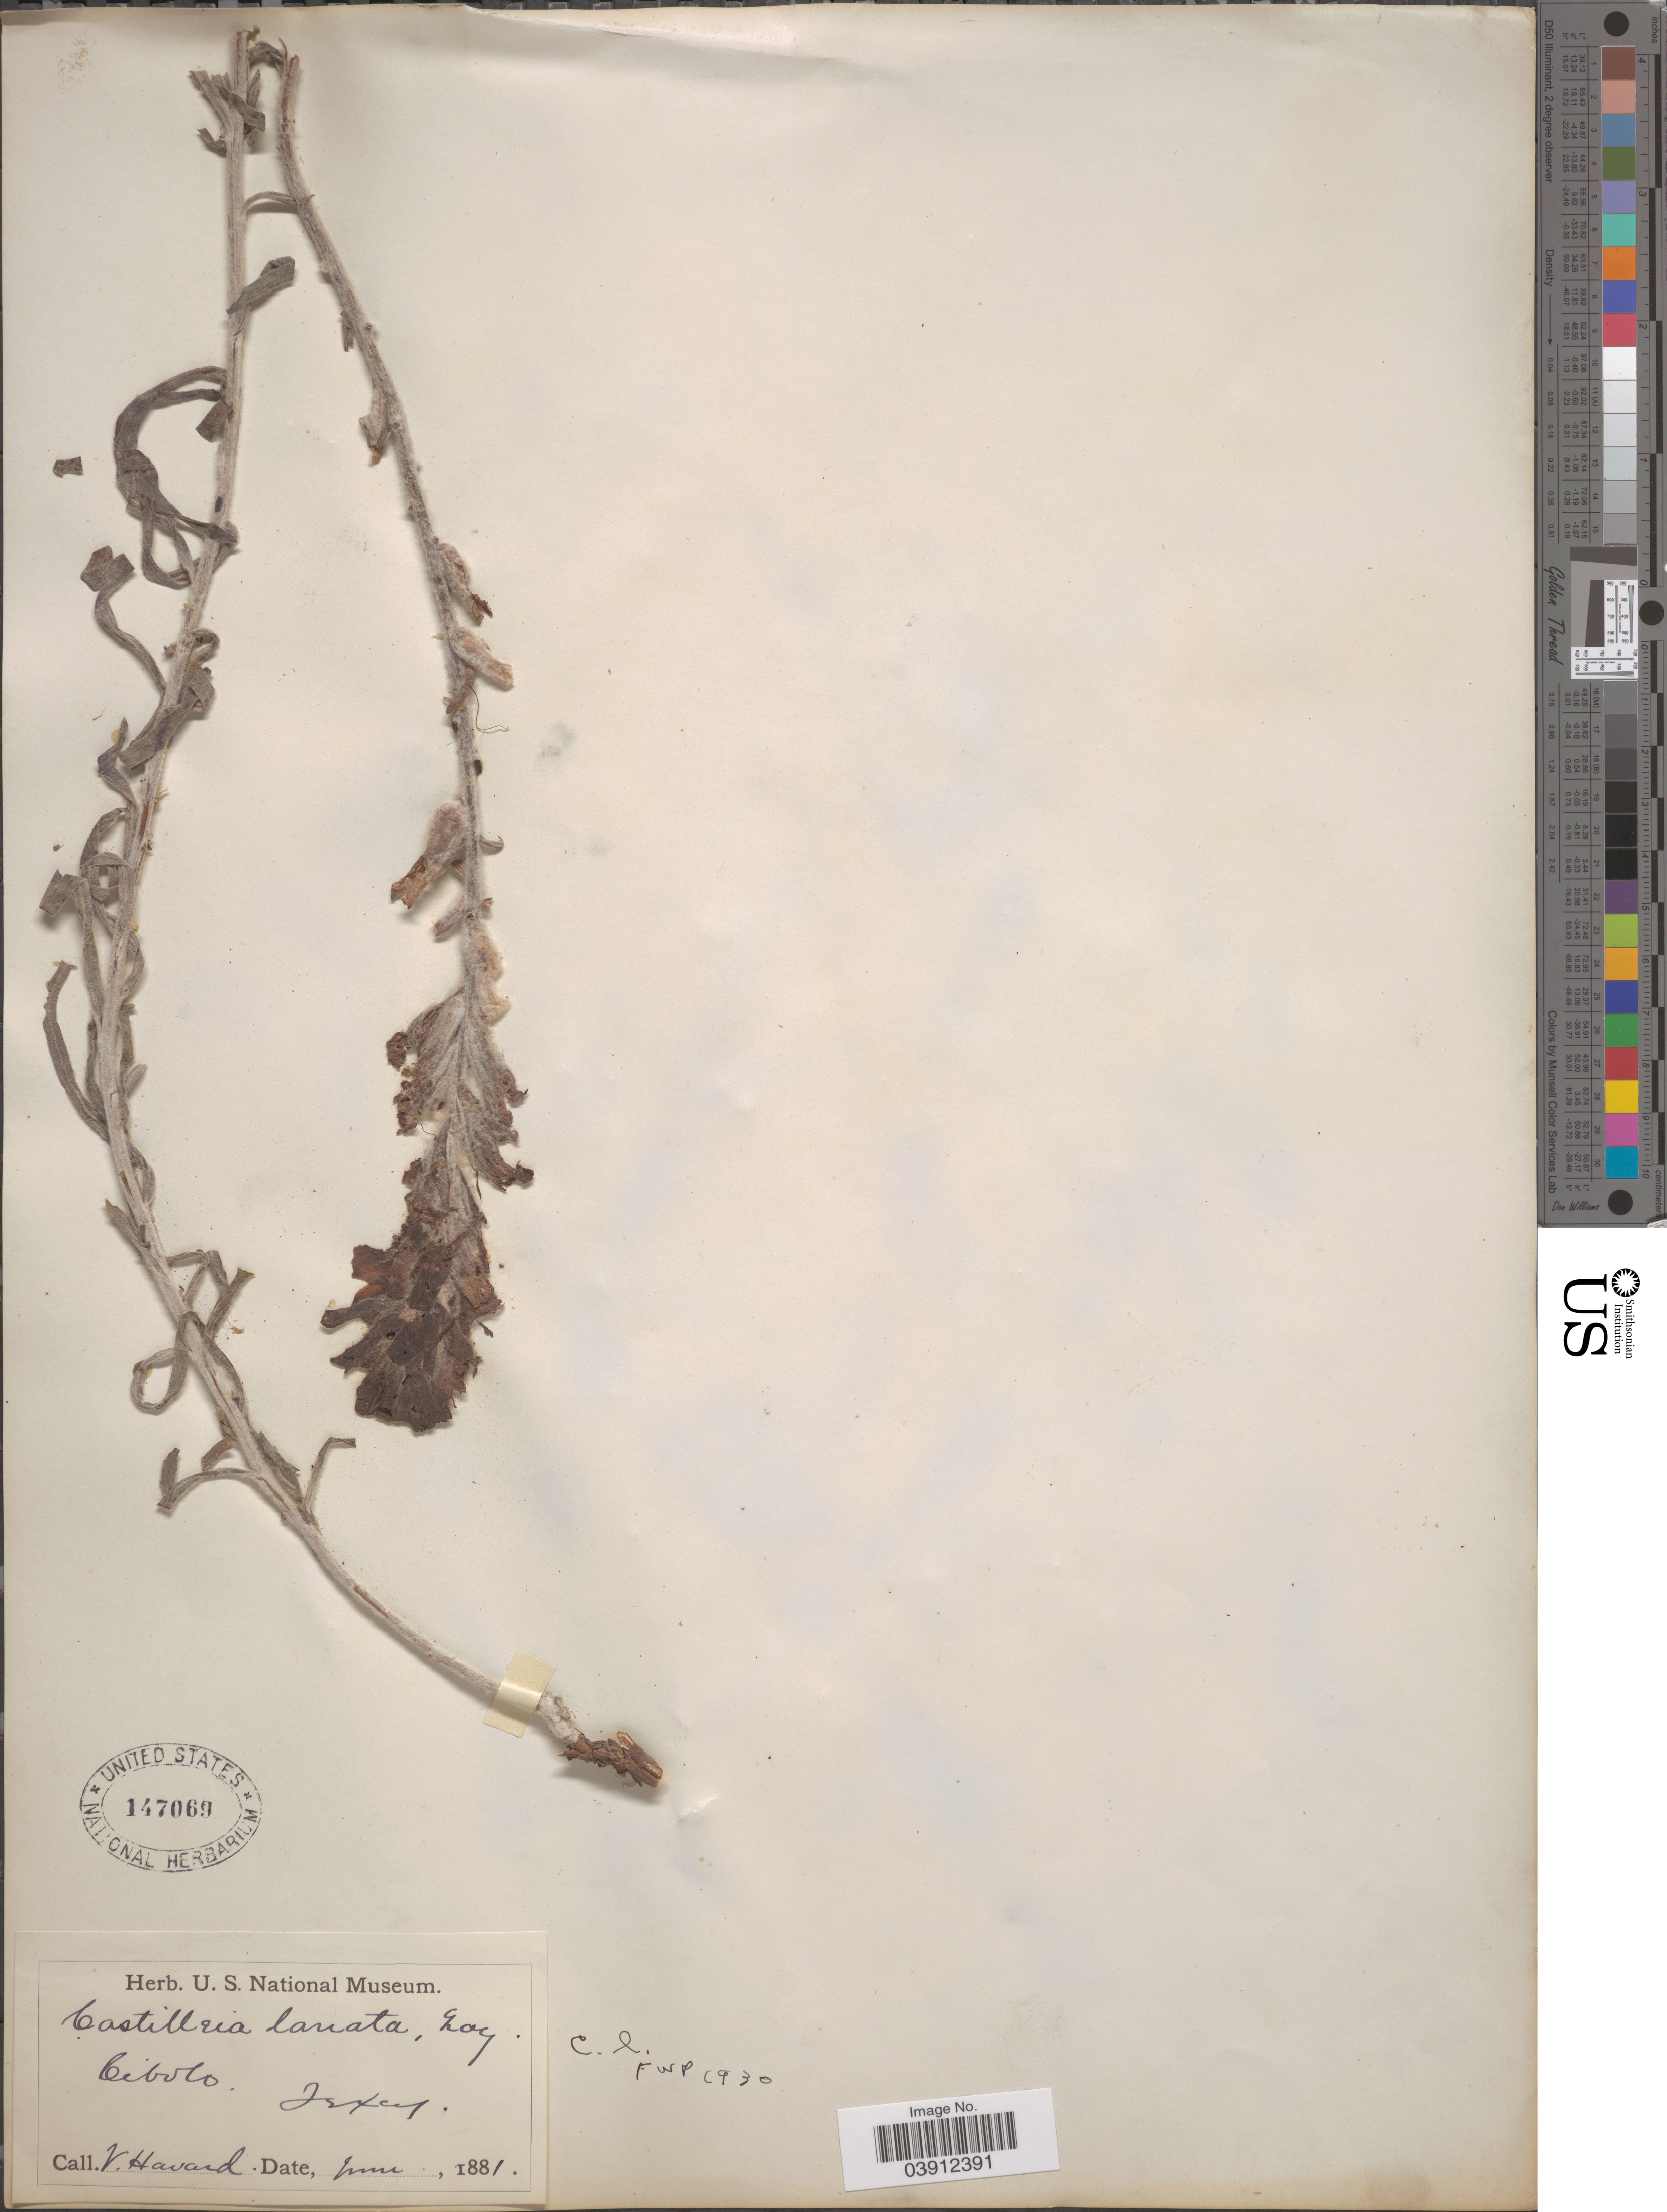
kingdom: Plantae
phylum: Tracheophyta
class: Magnoliopsida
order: Lamiales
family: Orobanchaceae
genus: Castilleja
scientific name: Castilleja lanata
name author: A. Gray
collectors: V. Havard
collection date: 1881-06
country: United States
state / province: Texas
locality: Cibolo.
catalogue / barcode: US 147069